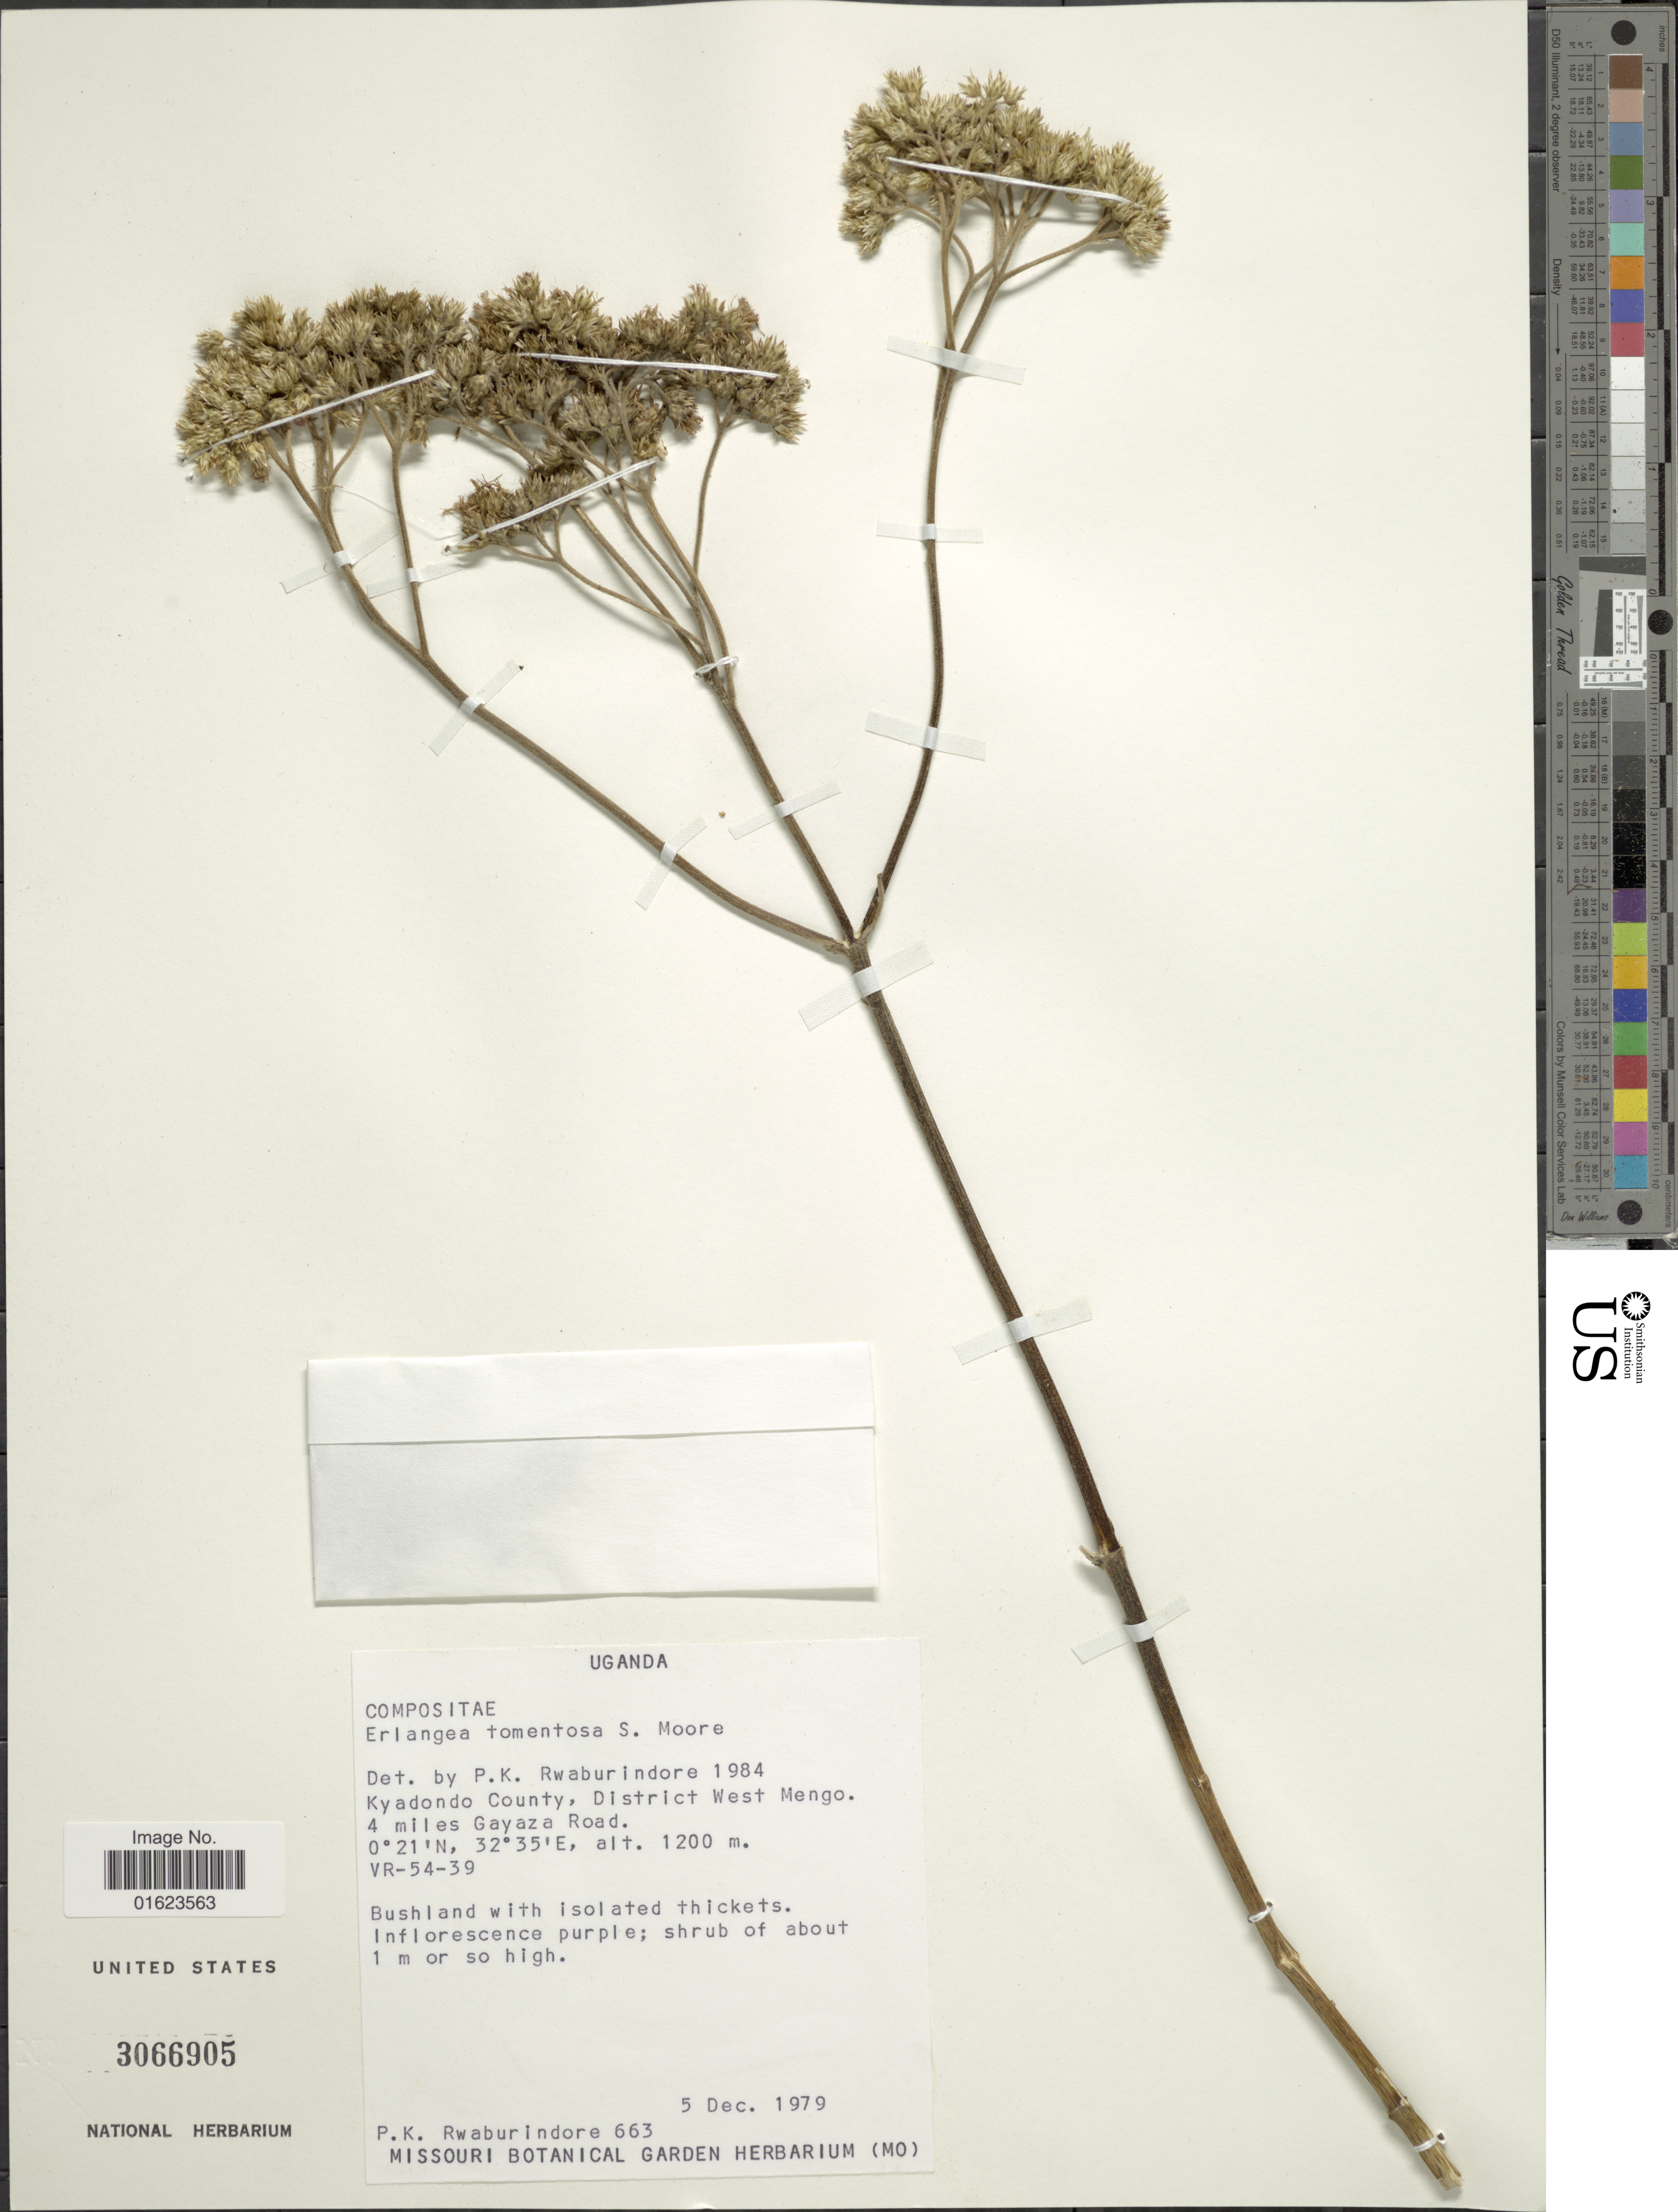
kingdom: Plantae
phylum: Tracheophyta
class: Magnoliopsida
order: Asterales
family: Asteraceae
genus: Bothriocline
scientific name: Bothriocline longipes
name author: (Oliv. & Hiern) N.E. Br.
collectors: P. Rwaburindore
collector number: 663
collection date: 1979-12-05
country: Uganda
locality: Uganda. Kyadondo County, District West Mengo 4 miles Gayaza Road.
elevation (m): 1200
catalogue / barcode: US 3066905